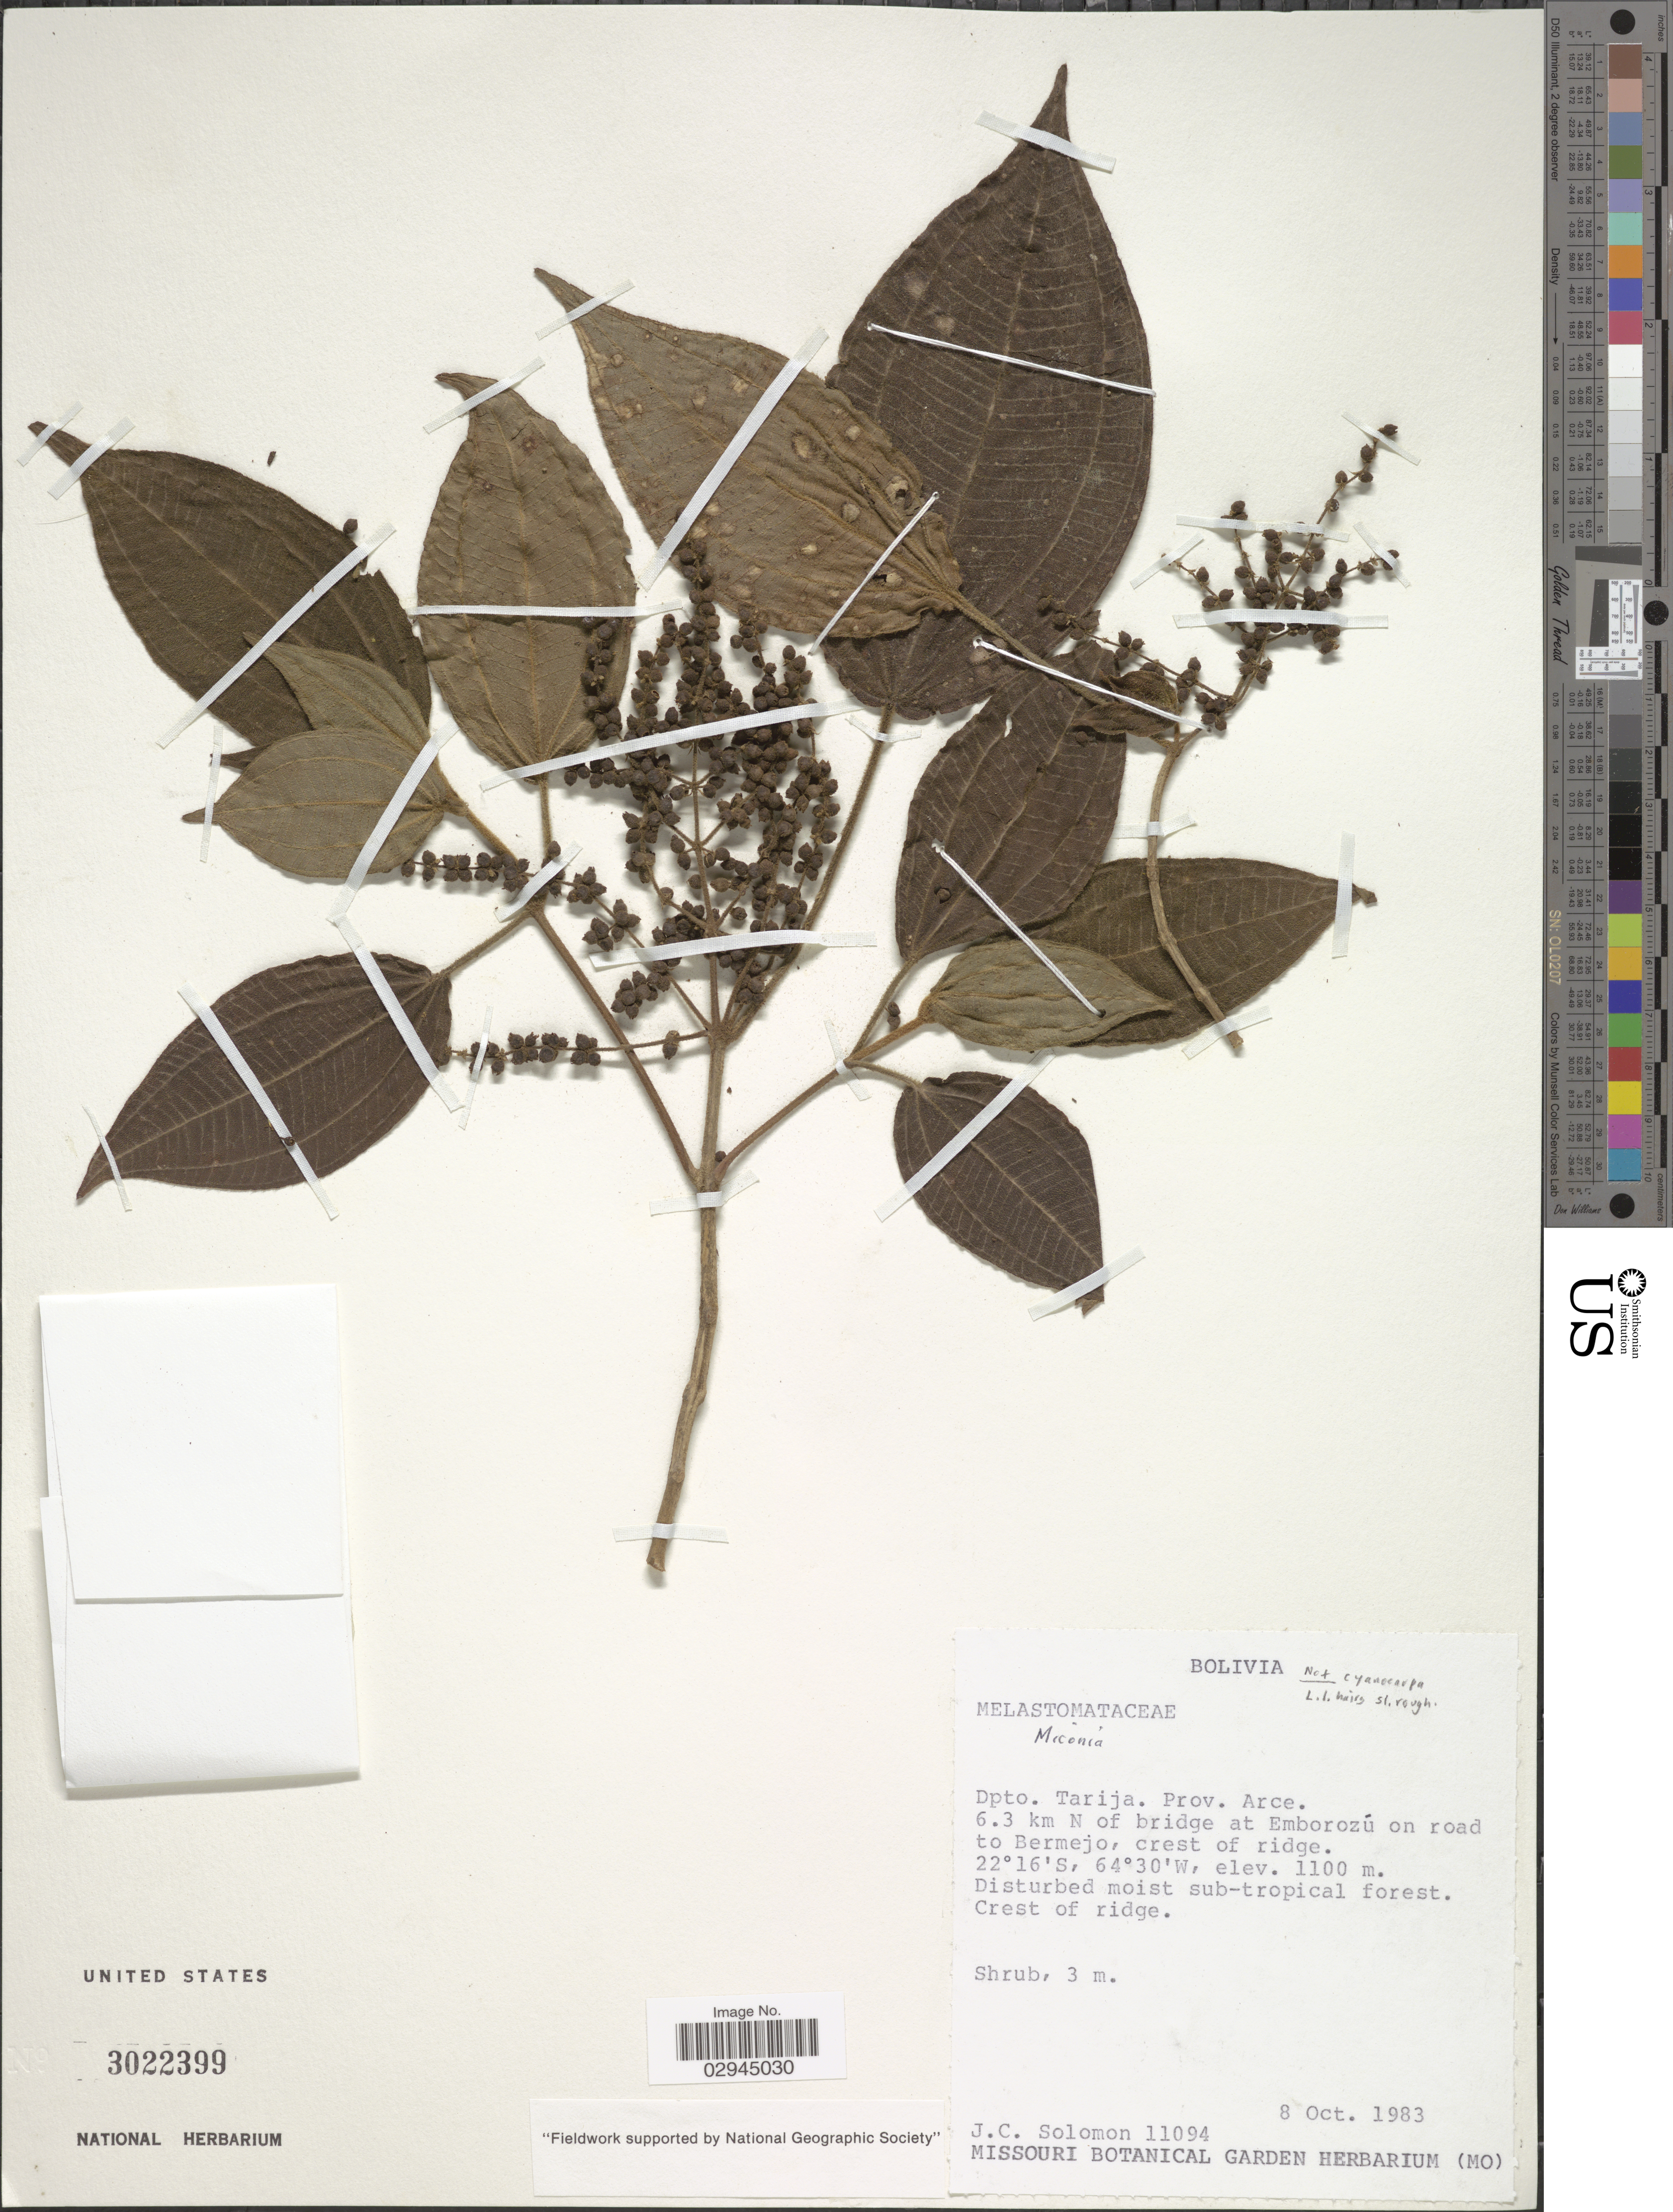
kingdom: Plantae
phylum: Tracheophyta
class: Magnoliopsida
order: Myrtales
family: Melastomataceae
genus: Miconia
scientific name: Miconia sp.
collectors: J. C. Solomon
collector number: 11094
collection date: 1983-10-08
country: Bolivia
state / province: Tarija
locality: Dpto. Tarija. Prov. Arce. 6.3 km N of bridge at Emborozú on road to Bermejo, crest of ridge.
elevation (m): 1100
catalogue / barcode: US 3022399